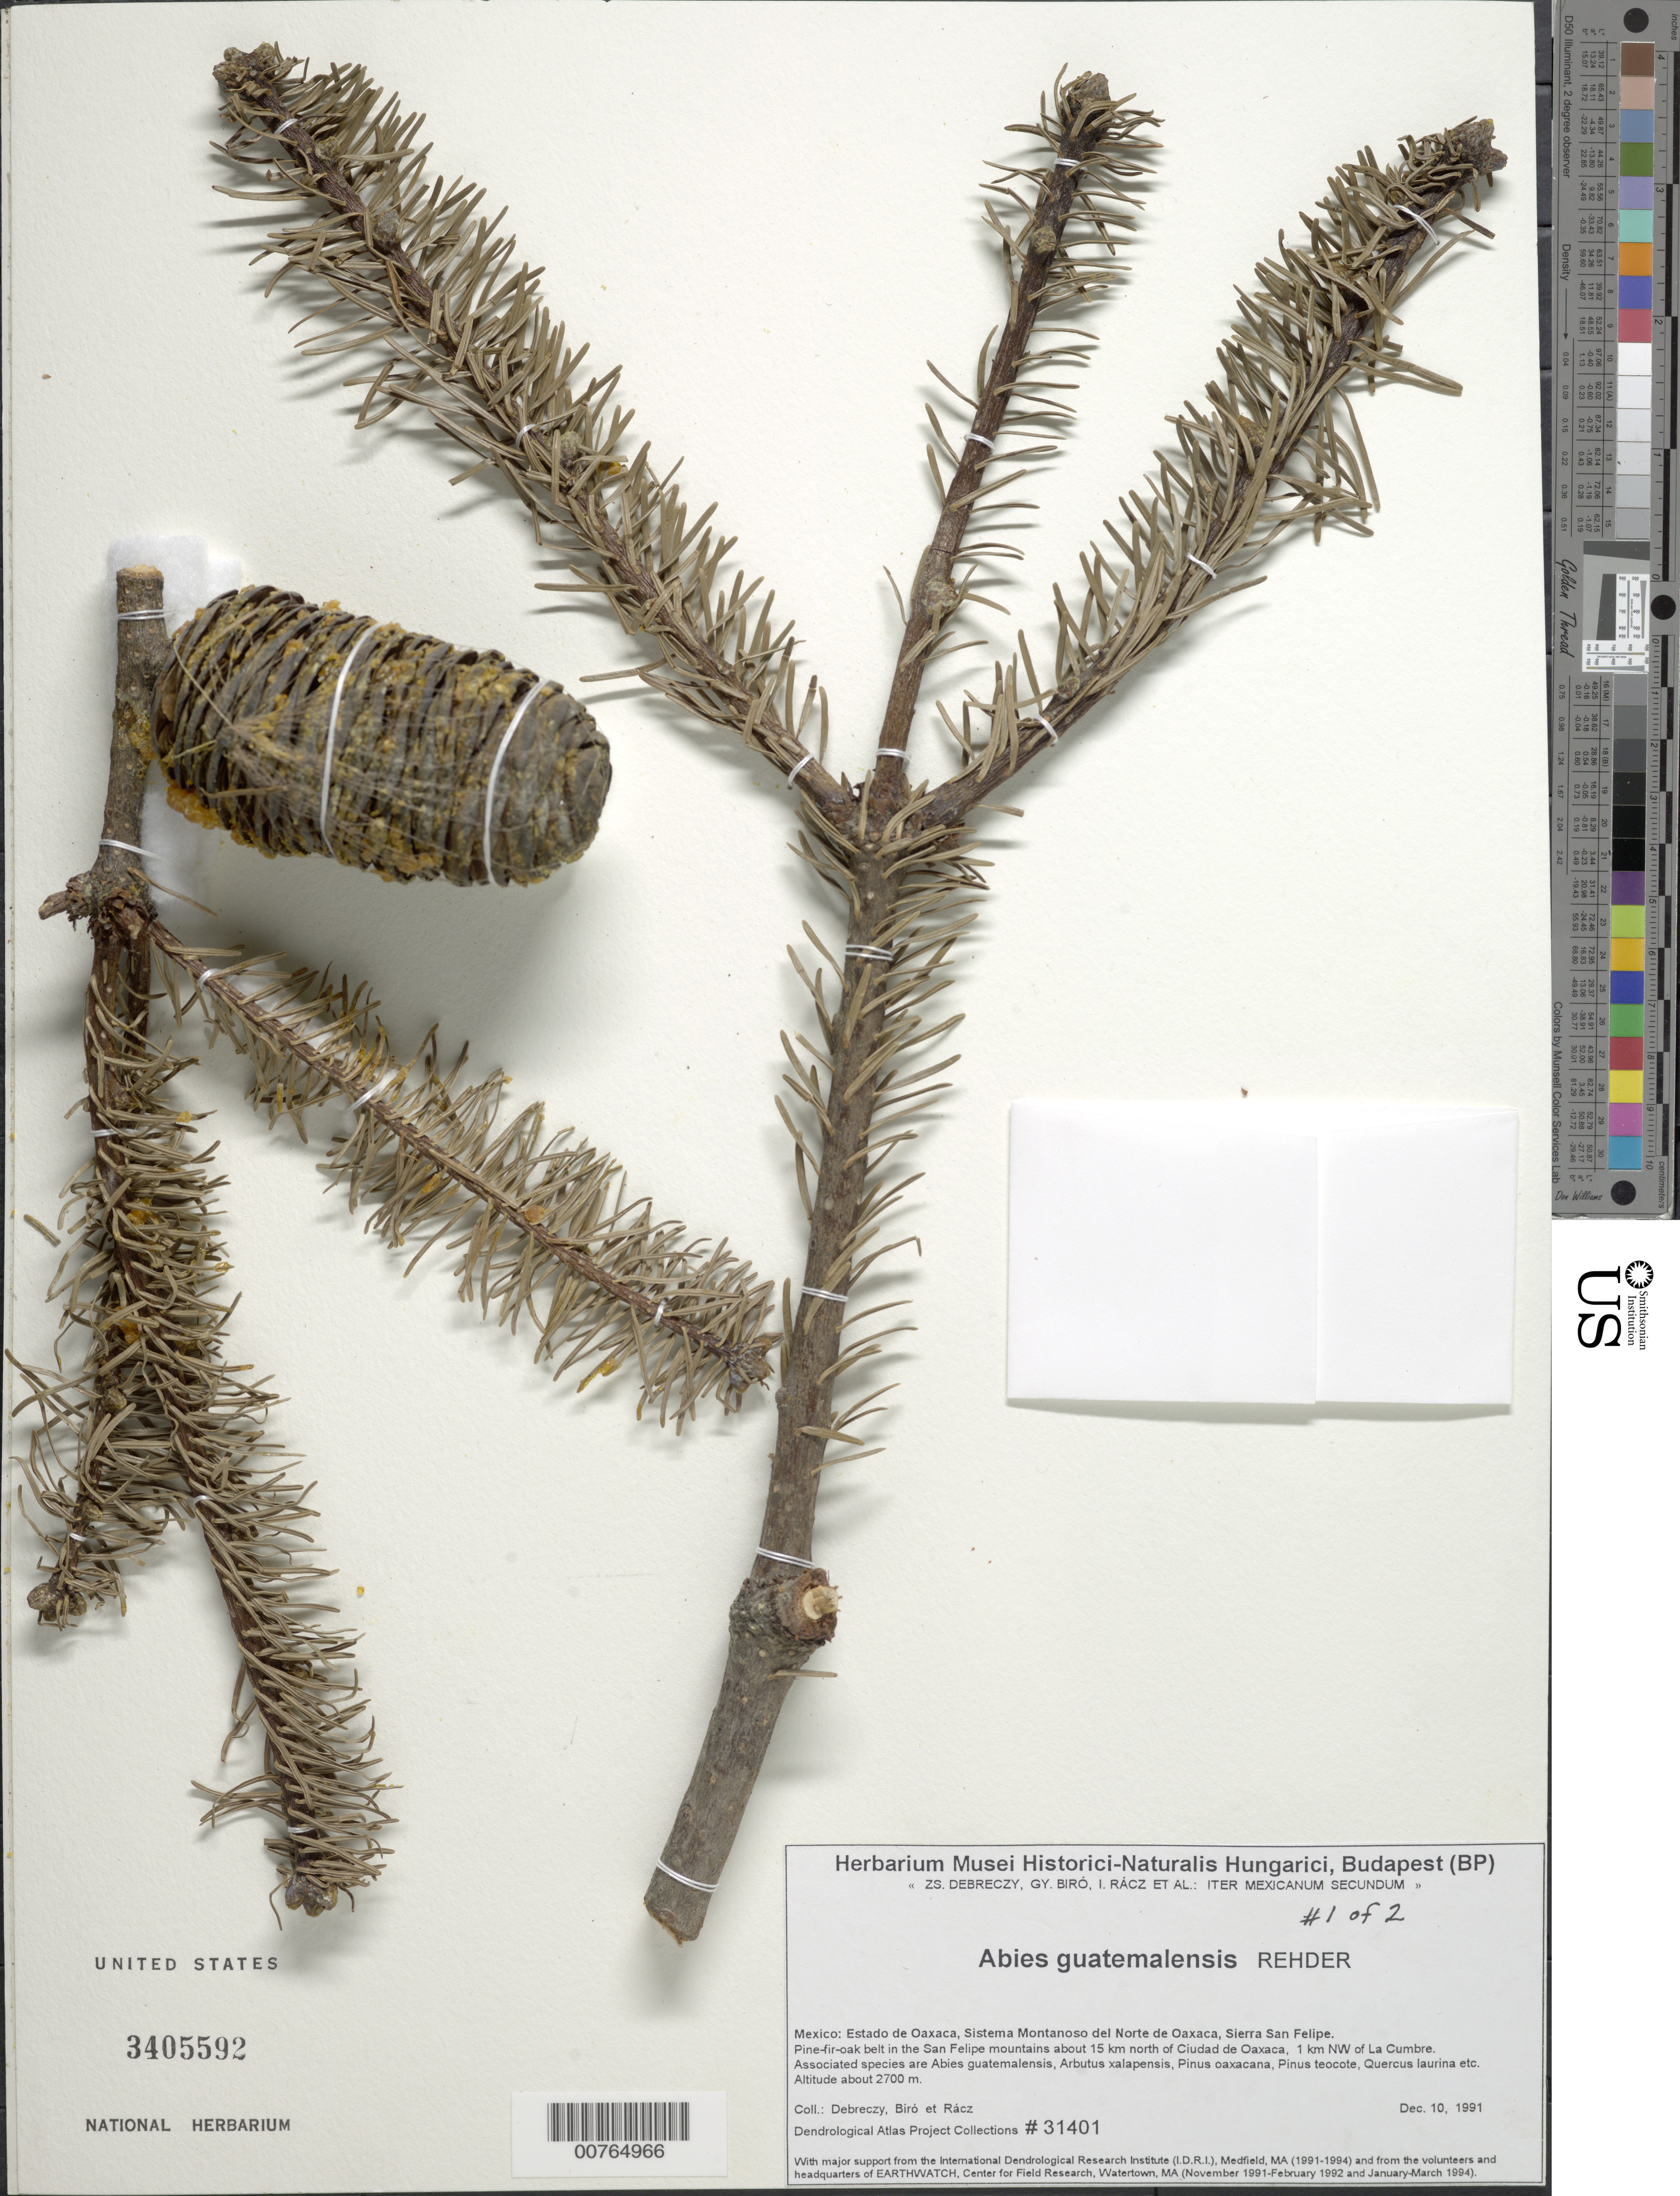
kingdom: Plantae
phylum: Tracheophyta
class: Pinopsida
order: Pinales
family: Pinaceae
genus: Abies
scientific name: Abies guatemalensis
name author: Rehder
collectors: Z. Debreczy, G. Biro, I. Rácz & Y. Zhao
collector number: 31401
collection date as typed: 10 Feb 1994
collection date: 1994-02-10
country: Mexico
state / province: Oaxaca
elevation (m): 2700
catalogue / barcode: US 3405592